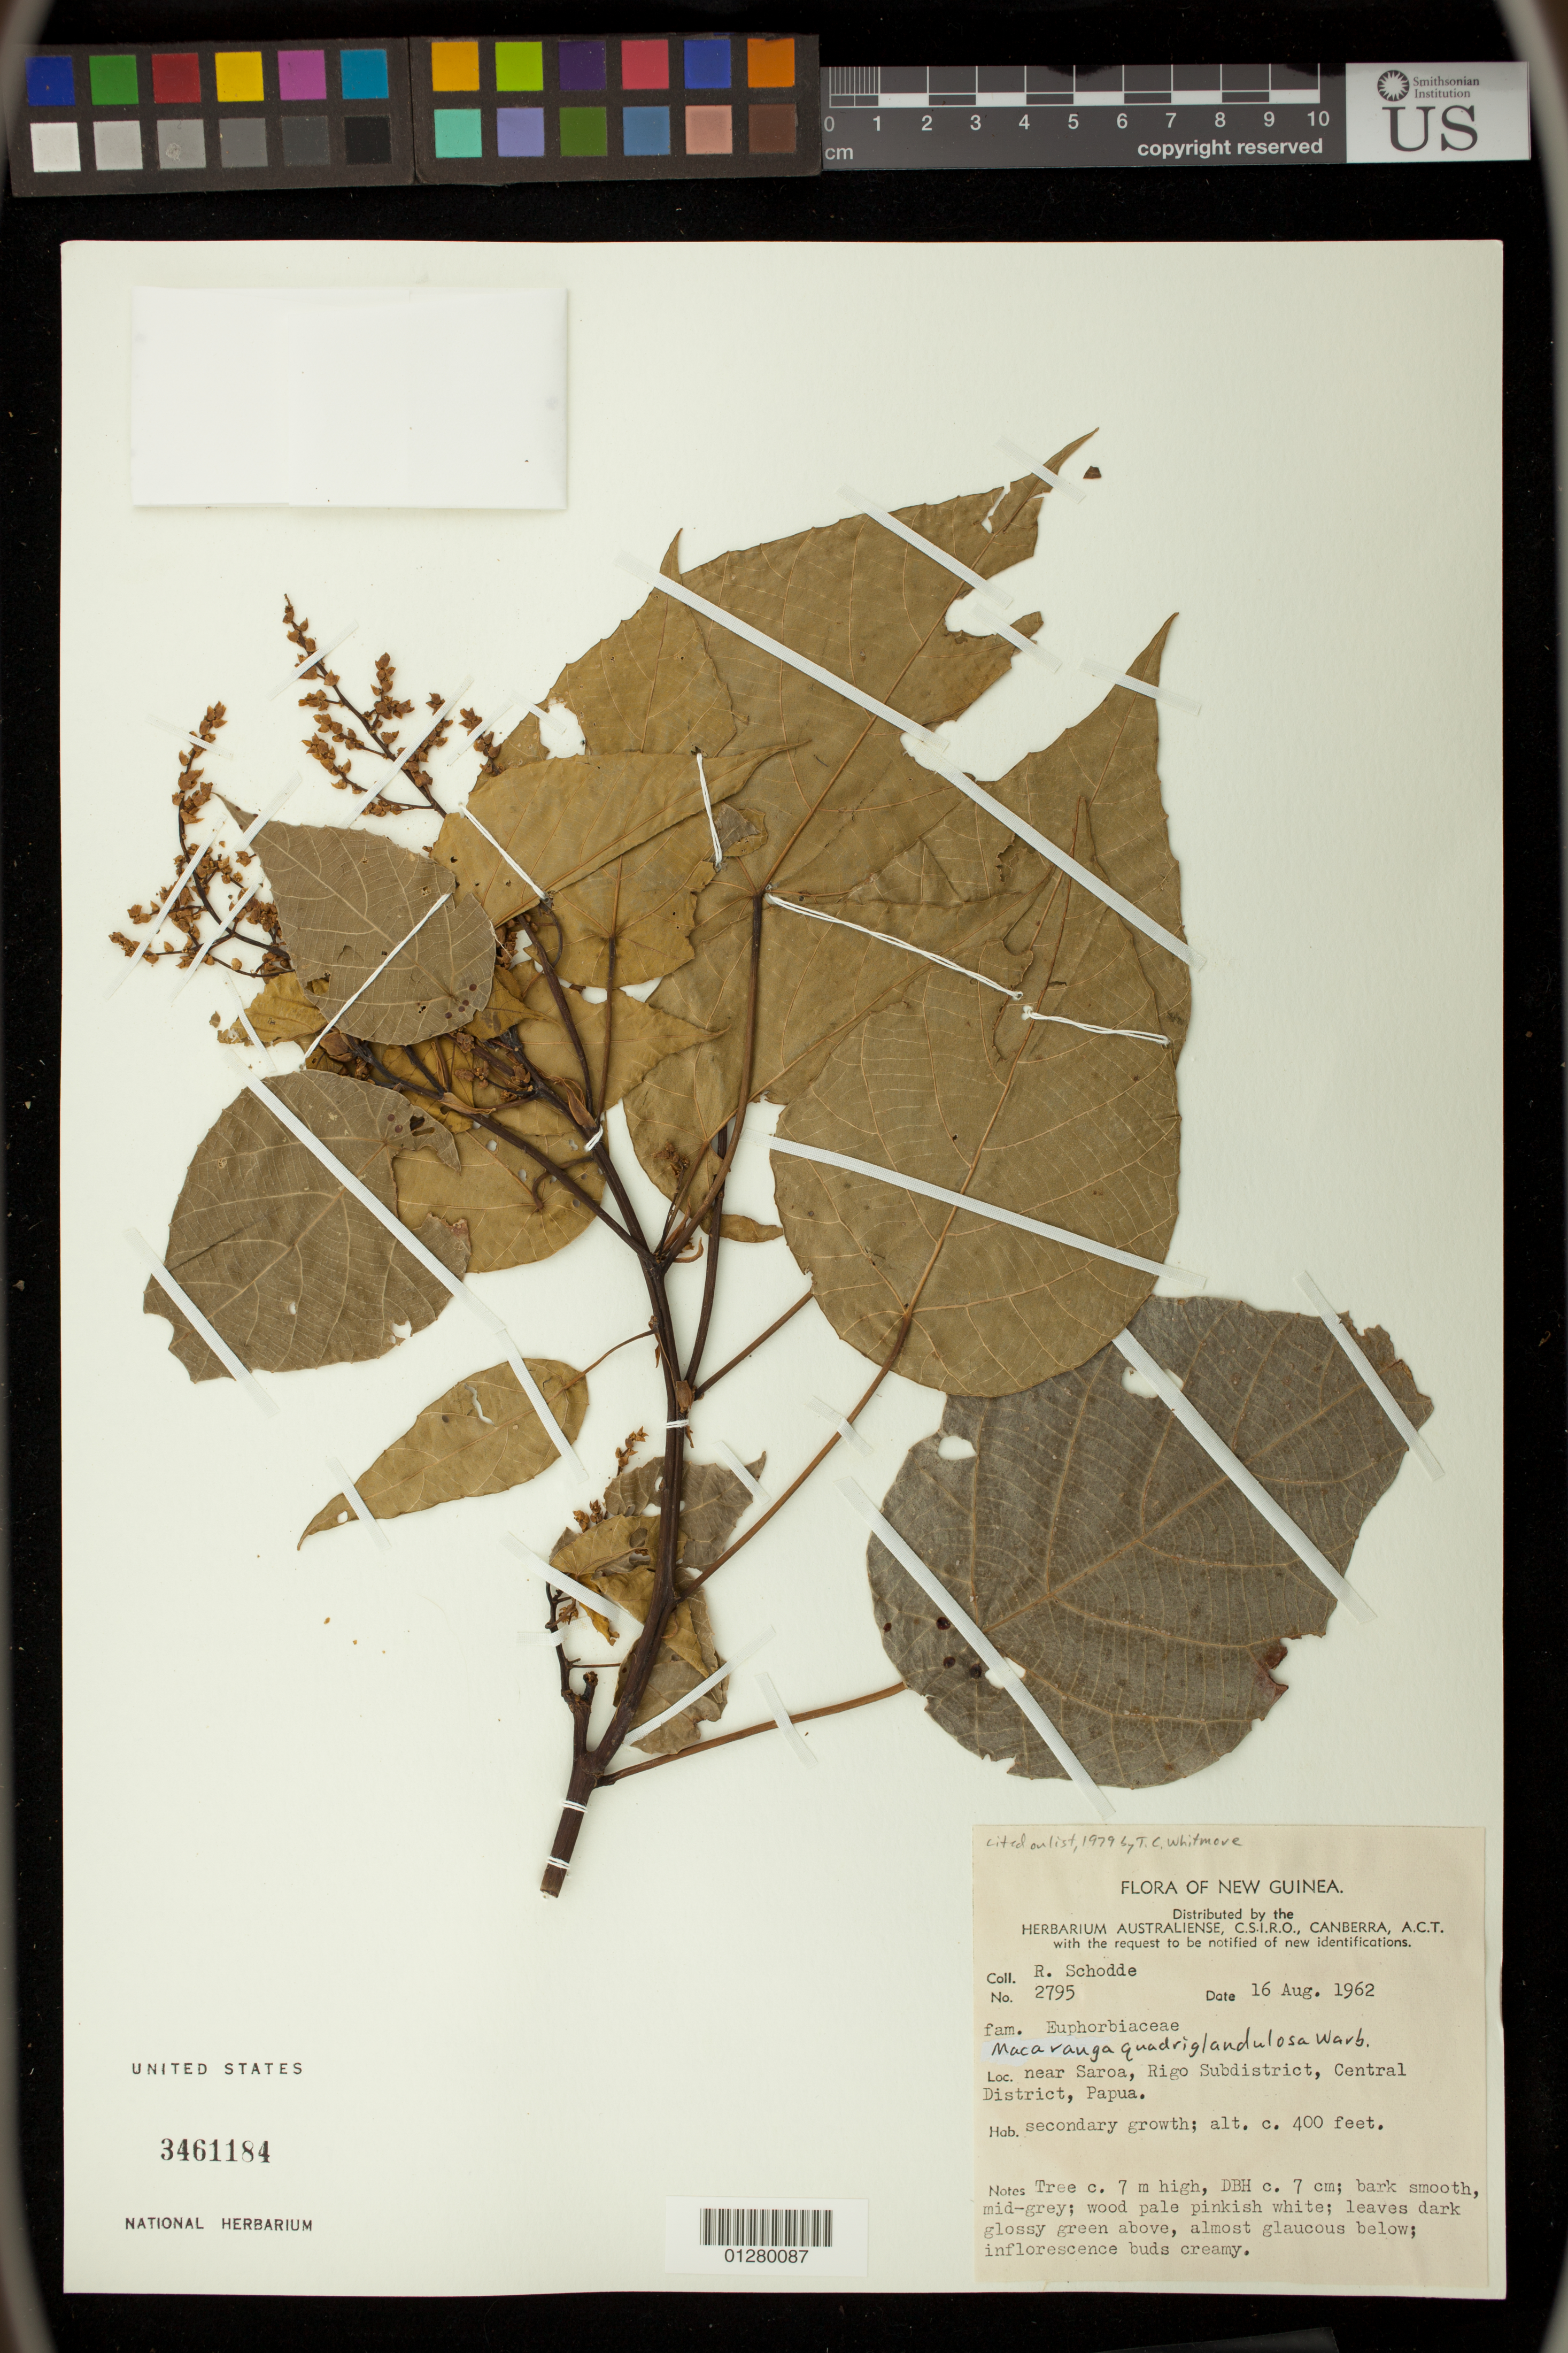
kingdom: Plantae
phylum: Tracheophyta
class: Magnoliopsida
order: Malpighiales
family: Euphorbiaceae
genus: Macaranga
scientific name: Macaranga quadriglandulosa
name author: Warb.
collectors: R. Schodde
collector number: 2795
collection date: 1962-08-16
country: Papua New Guinea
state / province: Central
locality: Saroa, Rigo Subdistrict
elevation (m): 122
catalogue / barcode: US 3461184